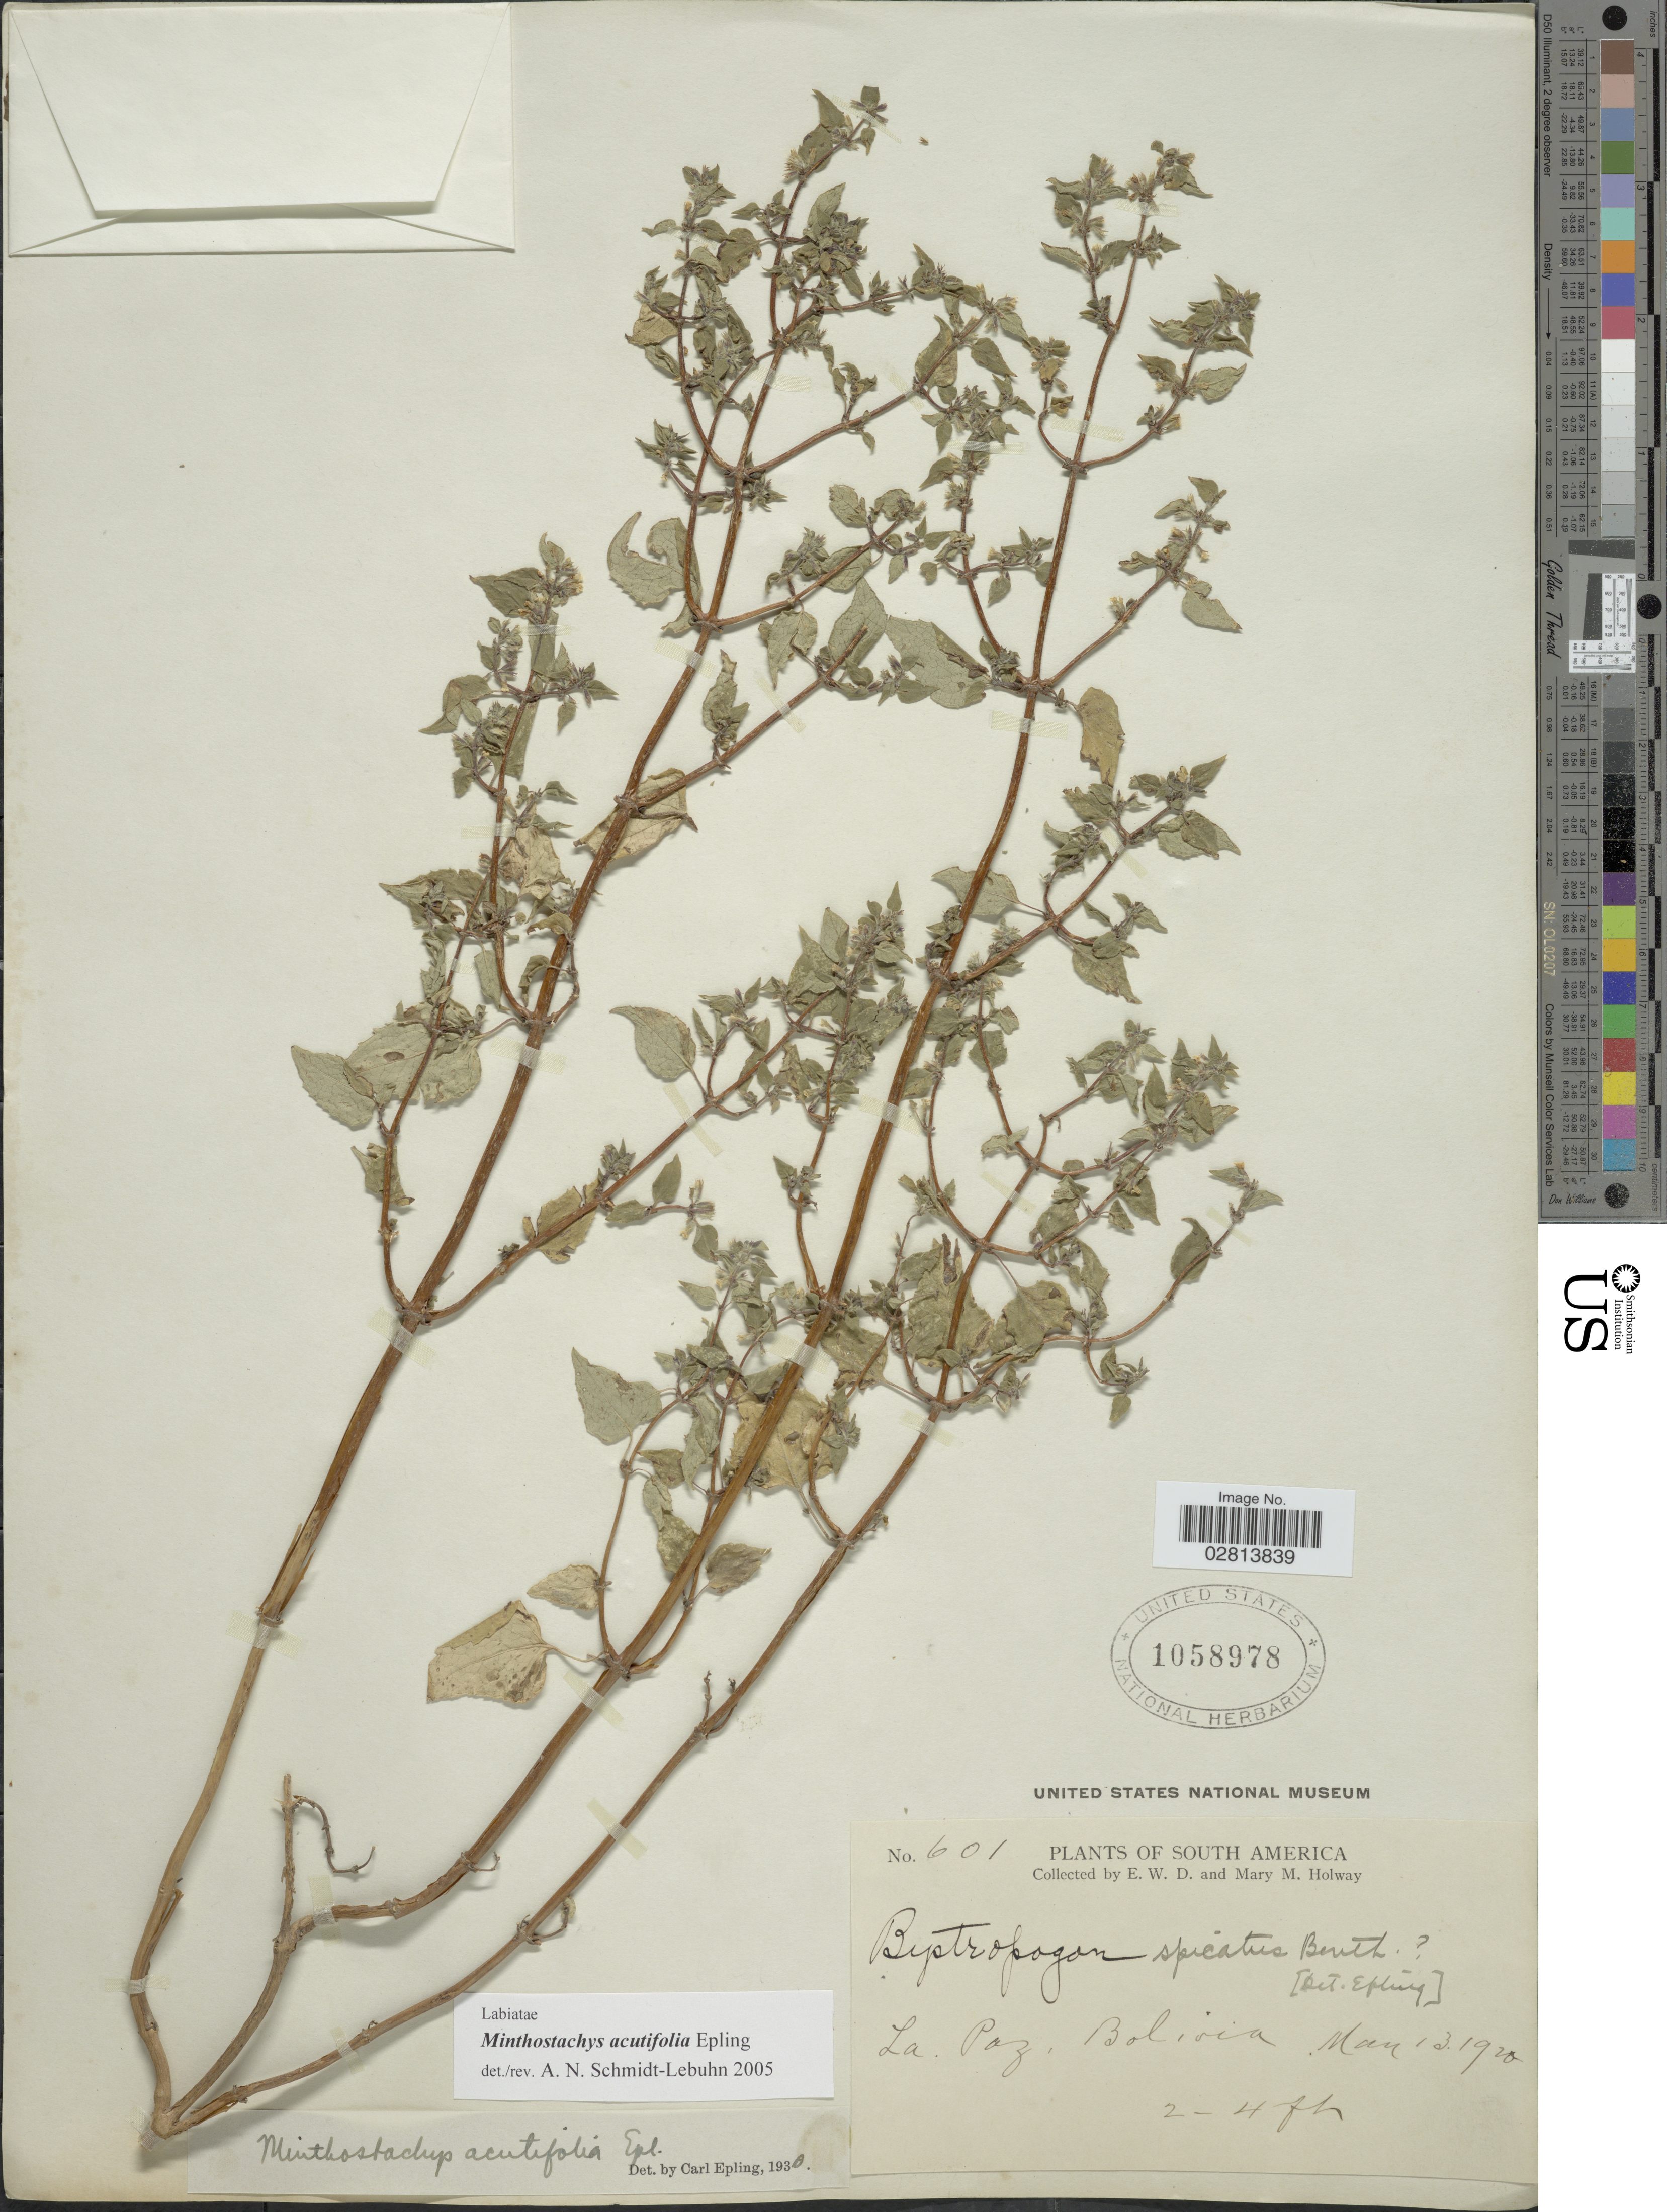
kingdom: Plantae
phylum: Tracheophyta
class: Magnoliopsida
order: Lamiales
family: Lamiaceae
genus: Minthostachys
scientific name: Minthostachys acutifolia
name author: Epling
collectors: E. W. D. Holway & M. M. Holway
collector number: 601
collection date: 1920-05-13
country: Bolivia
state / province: La Paz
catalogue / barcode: US 1058978